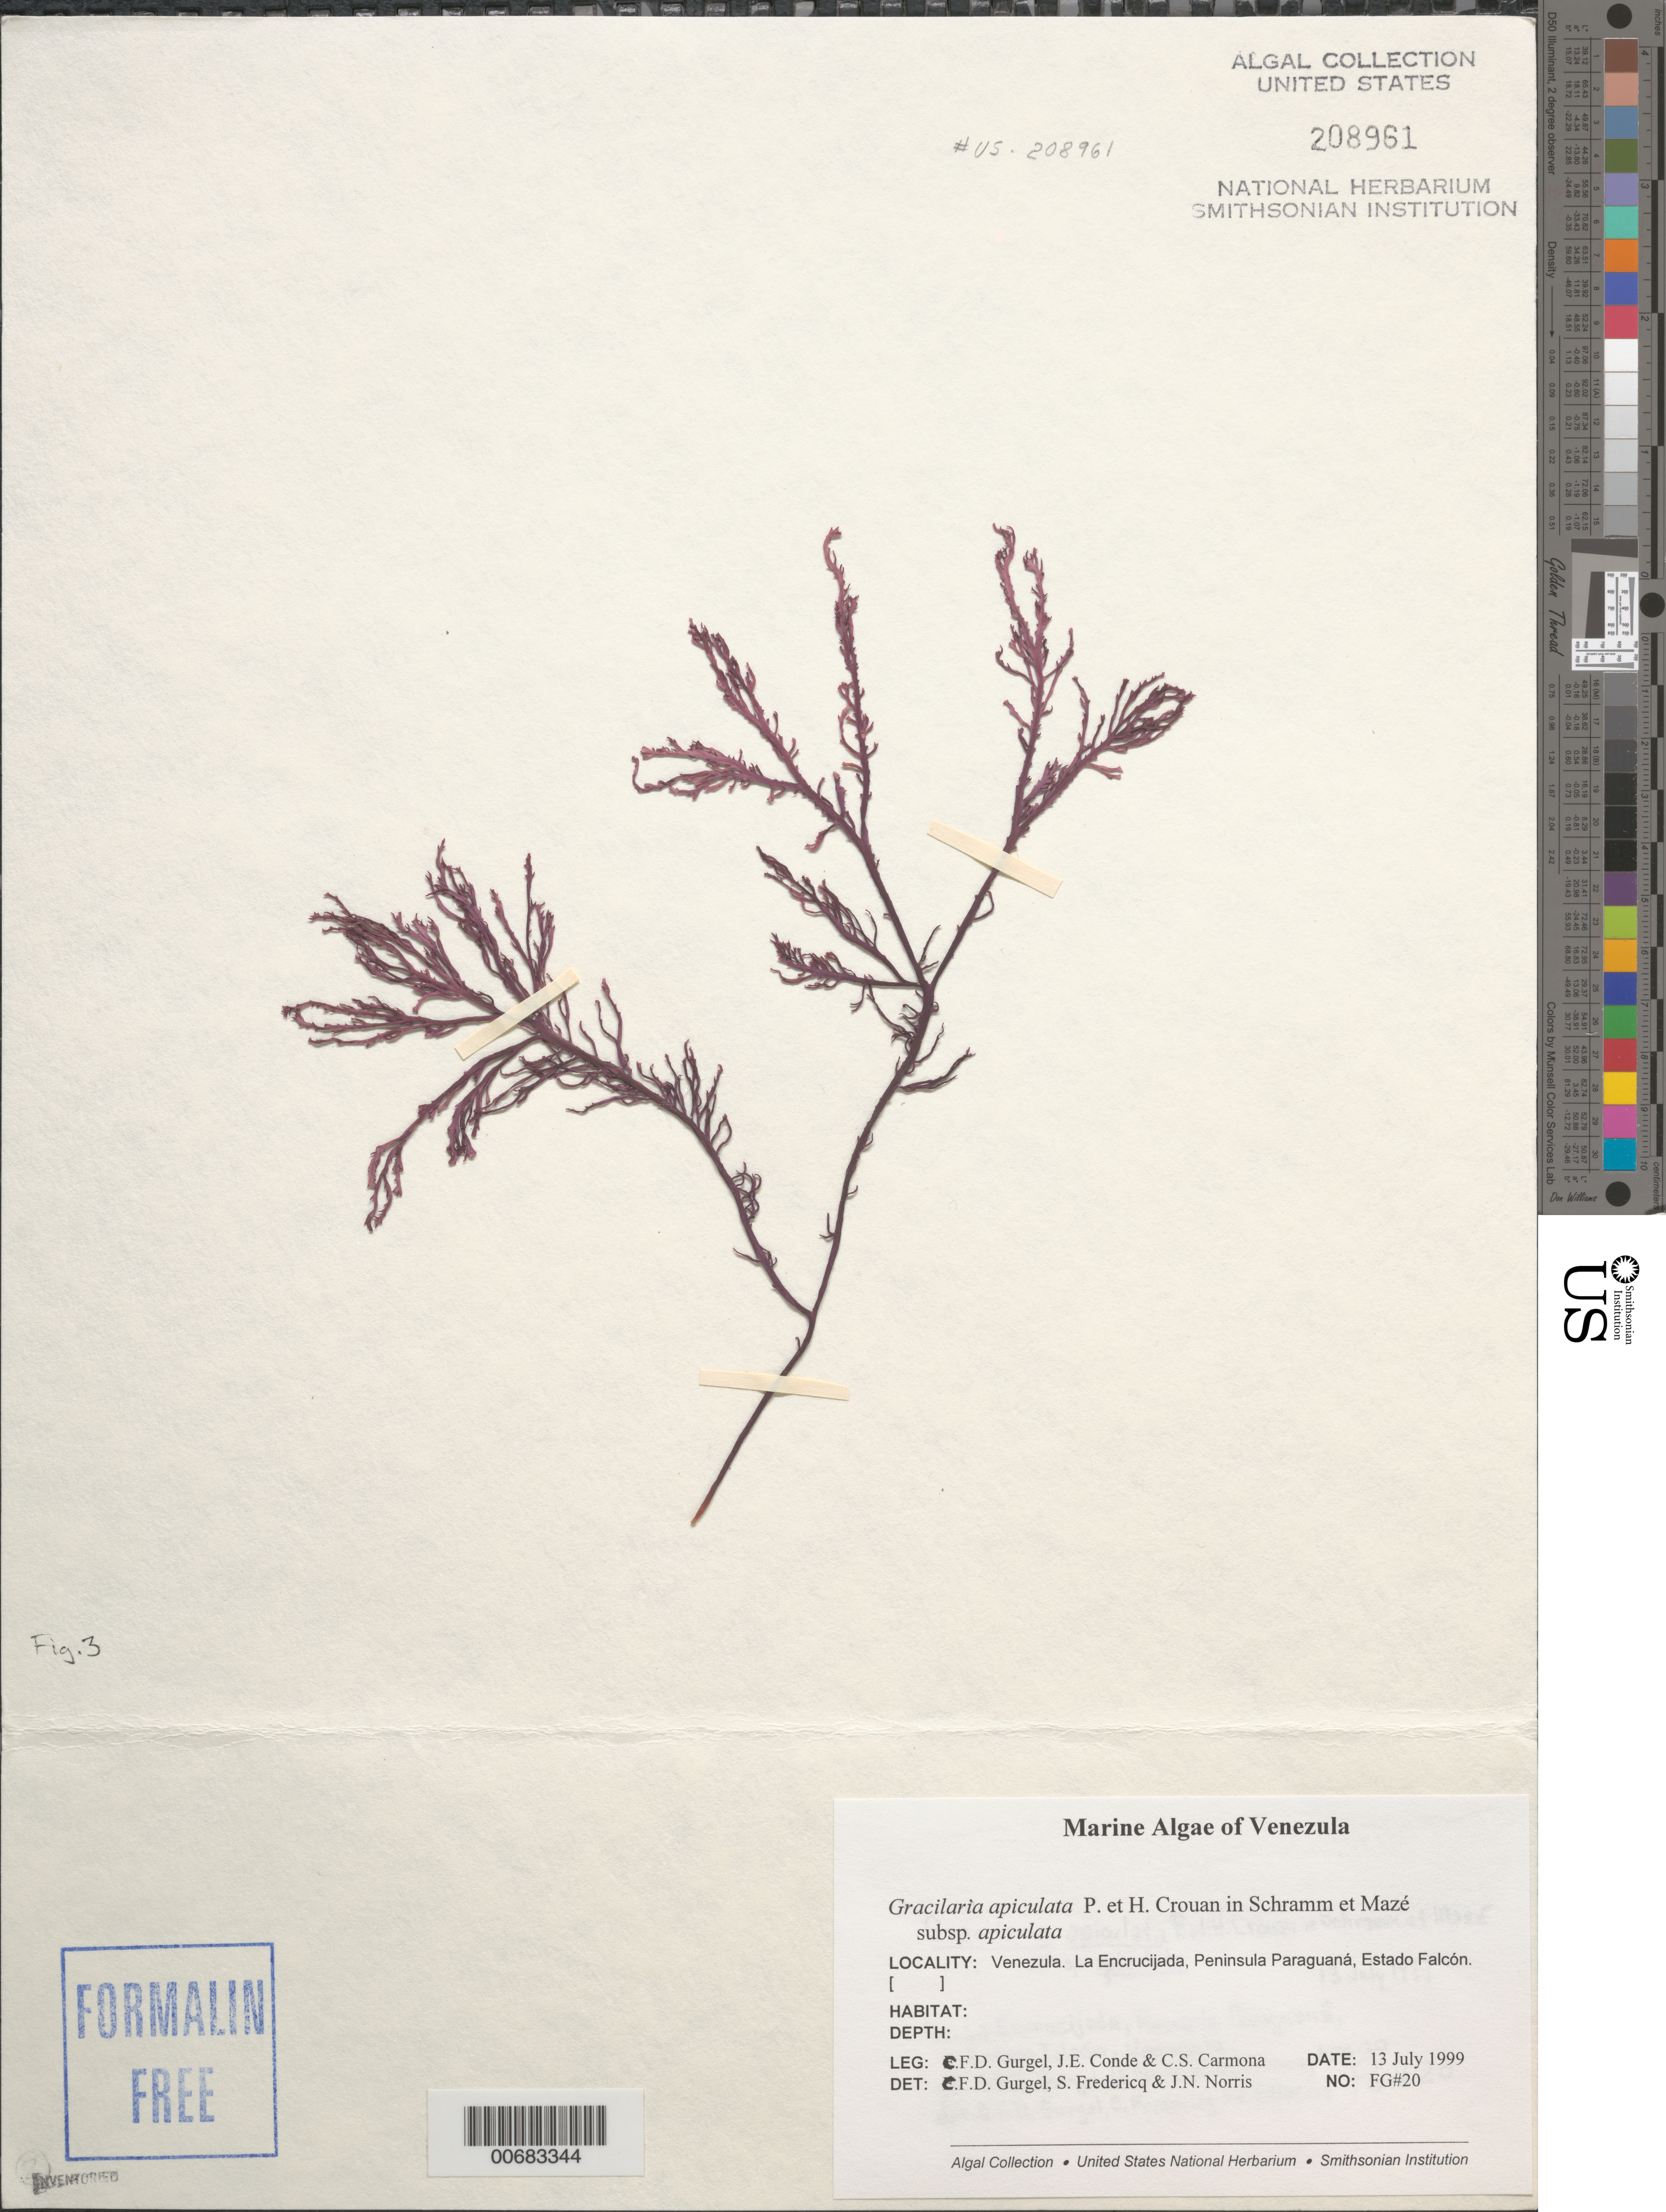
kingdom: Plantae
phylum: Rhodophyta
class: Florideophyceae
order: Gracilariales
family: Gracilariaceae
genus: Gracilaria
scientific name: Gracilaria apiculata subsp. apiculata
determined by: Gurgel, C. F.; Fredericq, S.; Norris, J. N.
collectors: C. Gurgel, J. Conde & C. Carmona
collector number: FG-20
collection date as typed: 13 Jul 1999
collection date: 1999-07-13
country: Venezuela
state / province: Falcón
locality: La Encrucijada, Peninsula Paraguana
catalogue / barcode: US 208961